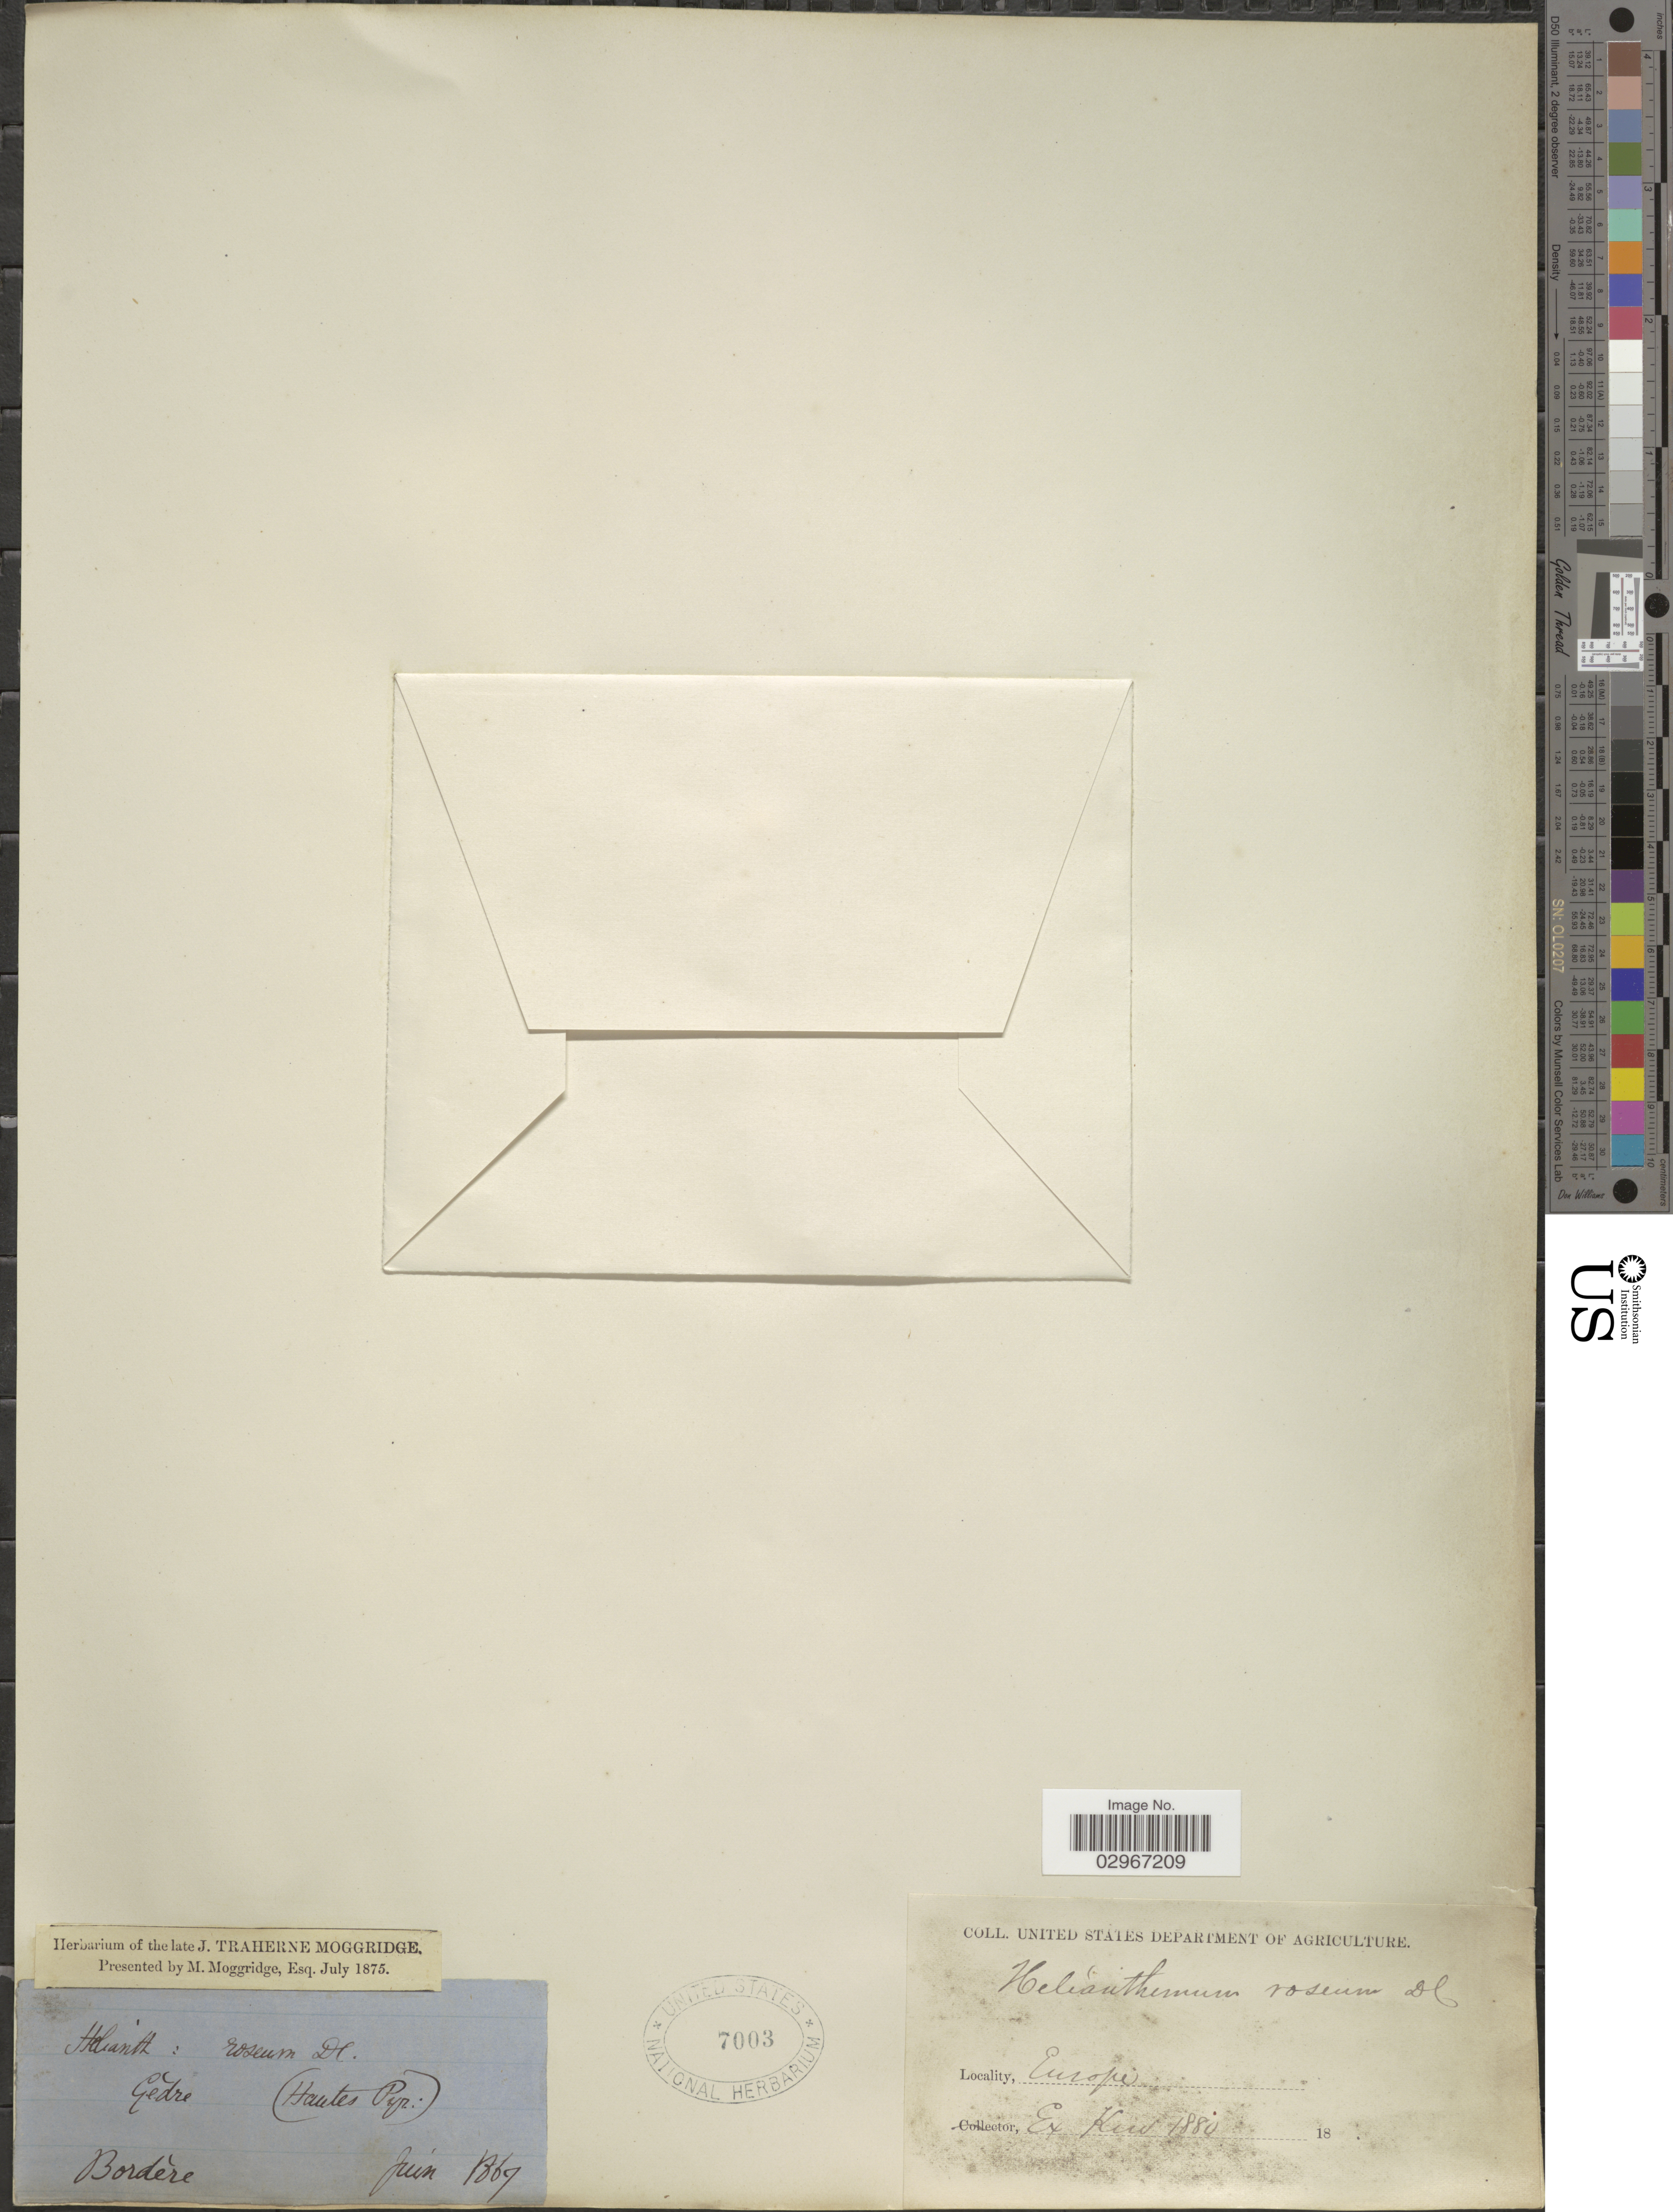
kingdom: Plantae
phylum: Tracheophyta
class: Magnoliopsida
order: Malvales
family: Cistaceae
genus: Helianthemum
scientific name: Helianthemum roseum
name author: (Jacq.) DC.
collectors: -. Bordère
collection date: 1867-06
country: France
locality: Gedre (Hautes Pyr.) Europe.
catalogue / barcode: US 7003